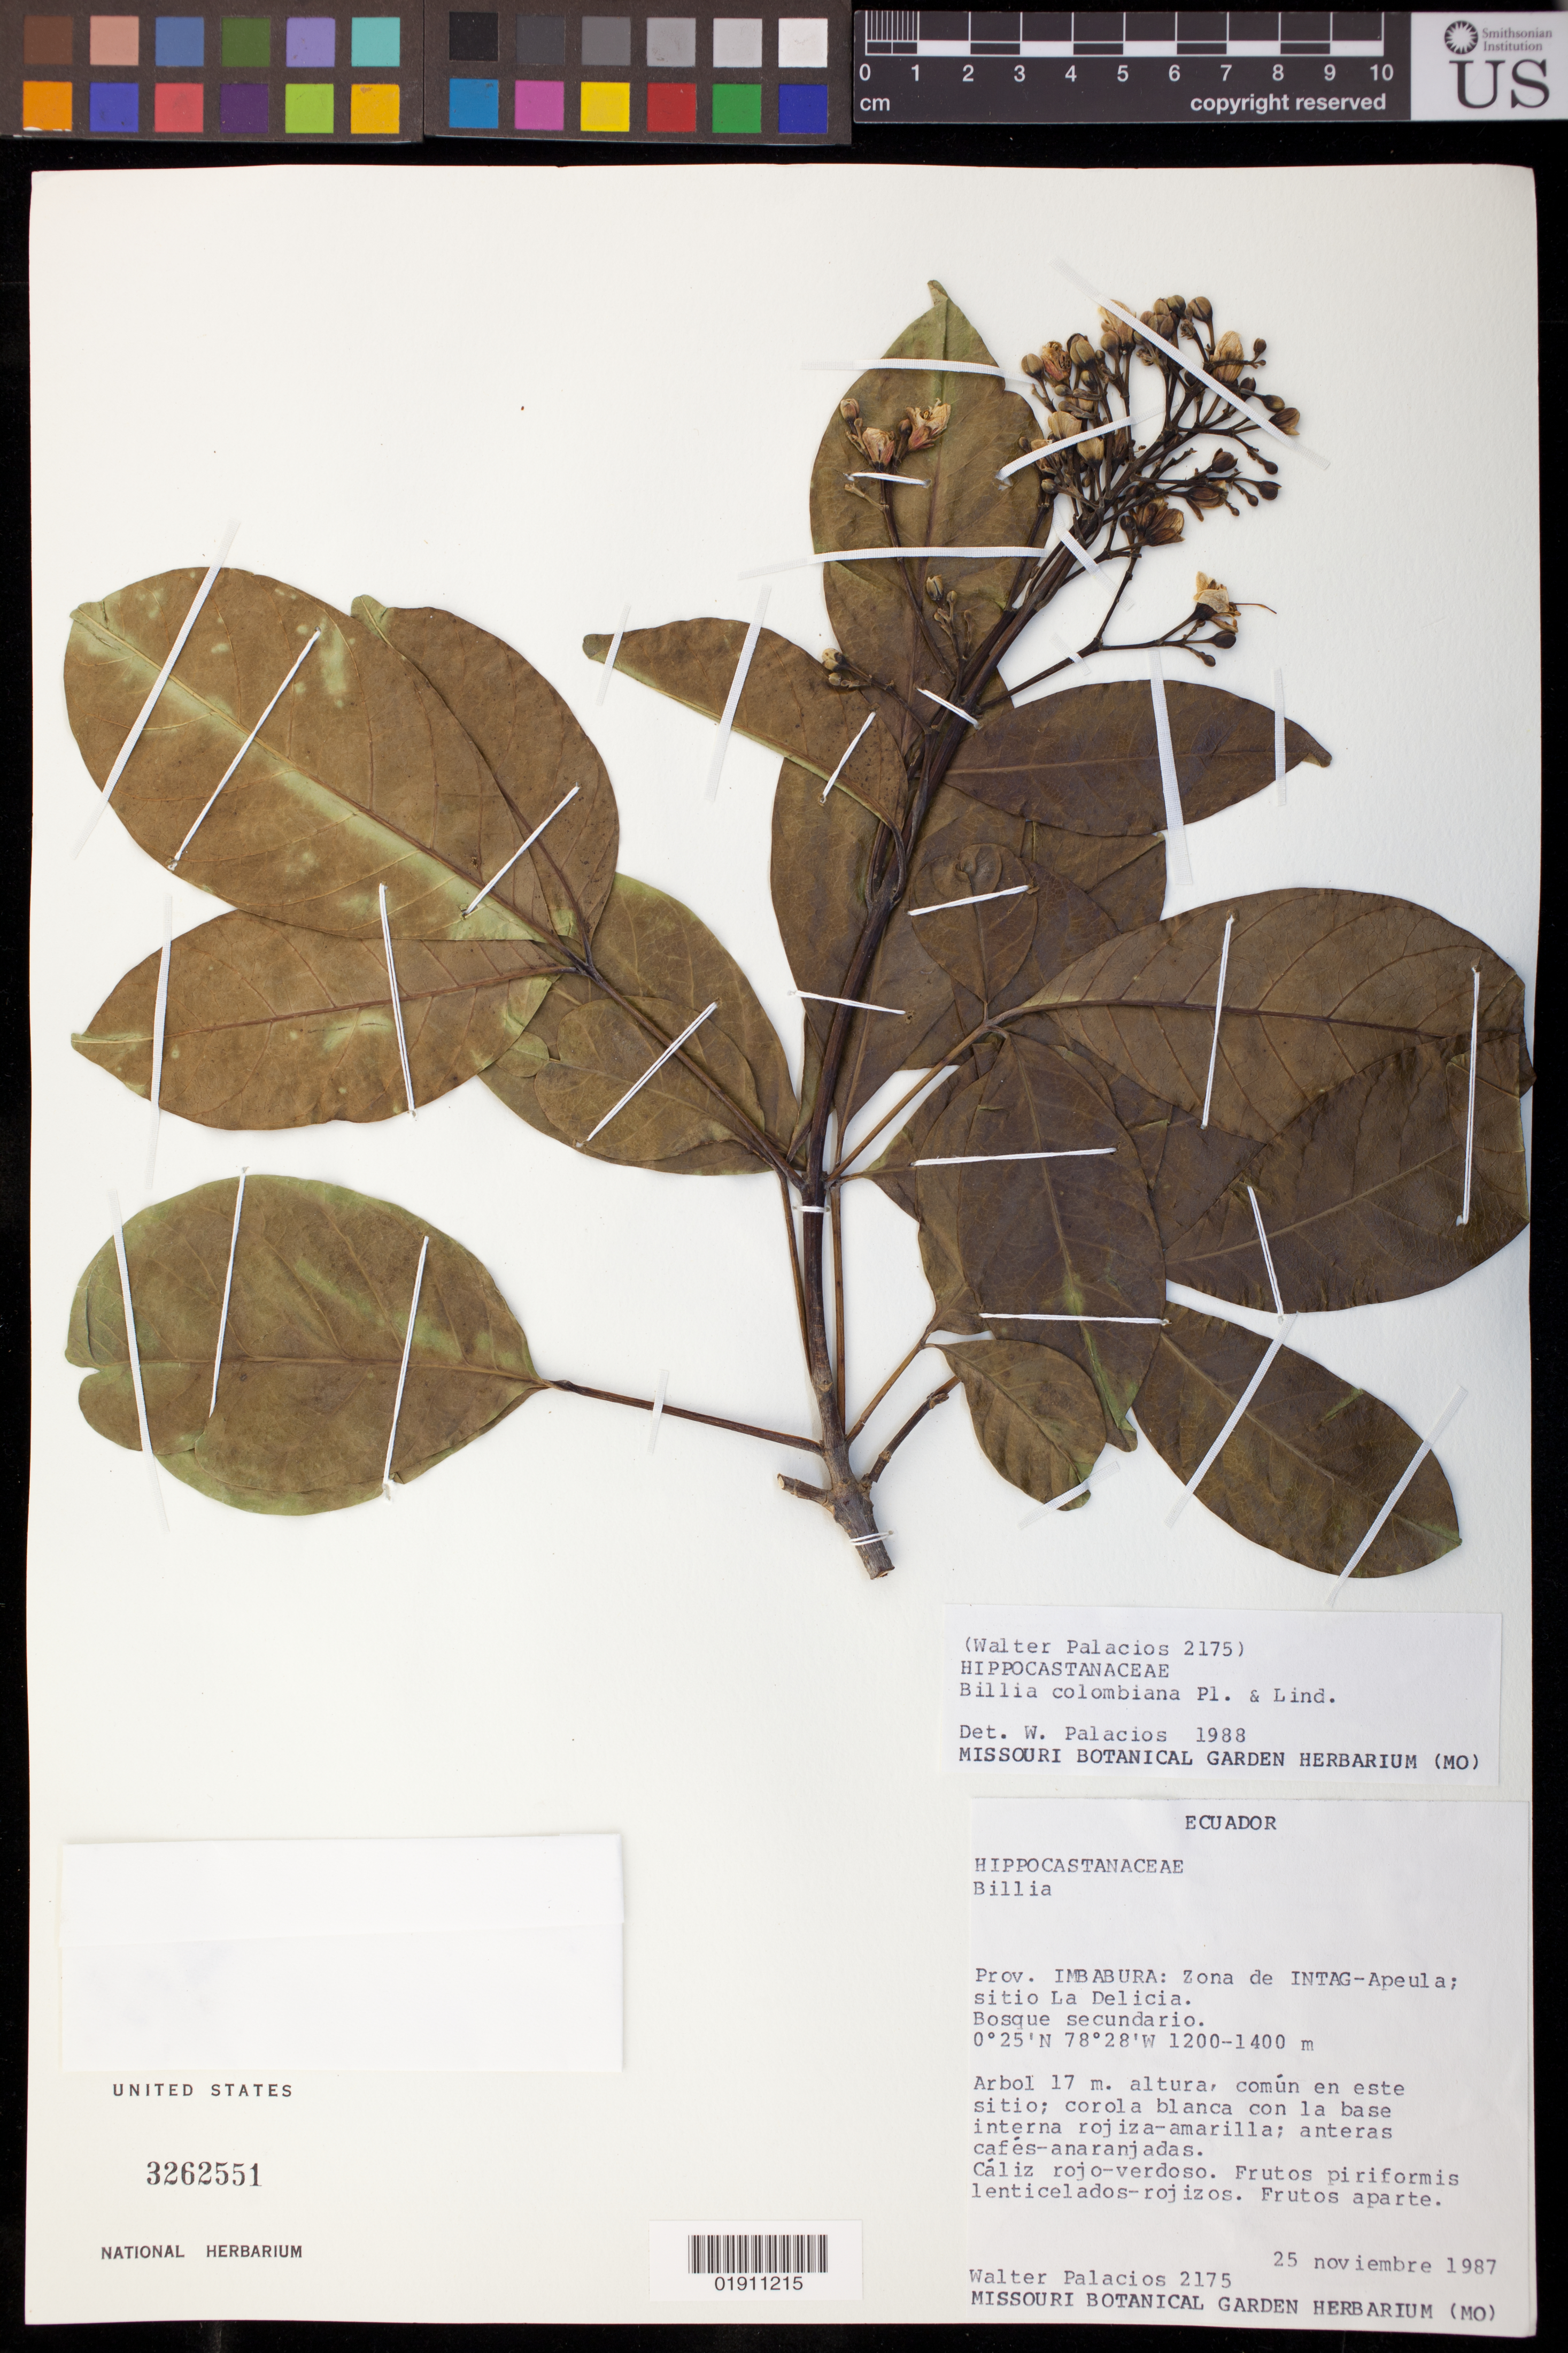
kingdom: Plantae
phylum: Tracheophyta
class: Magnoliopsida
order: Sapindales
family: Sapindaceae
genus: Billia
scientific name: Billia rosea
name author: (Planch. & Linden) C. Ulloa & P.M. Jørg.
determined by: Acevedo-Rodríguez, P., (BOT), Smithsonian Institution - National Museum of Natural History (UNITED STATES)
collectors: W. Palacios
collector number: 2175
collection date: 1987-11-25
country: Ecuador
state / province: Imbabura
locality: Zona de INTAG-Apeula; sitio La Delicia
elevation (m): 1200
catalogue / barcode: US 326551